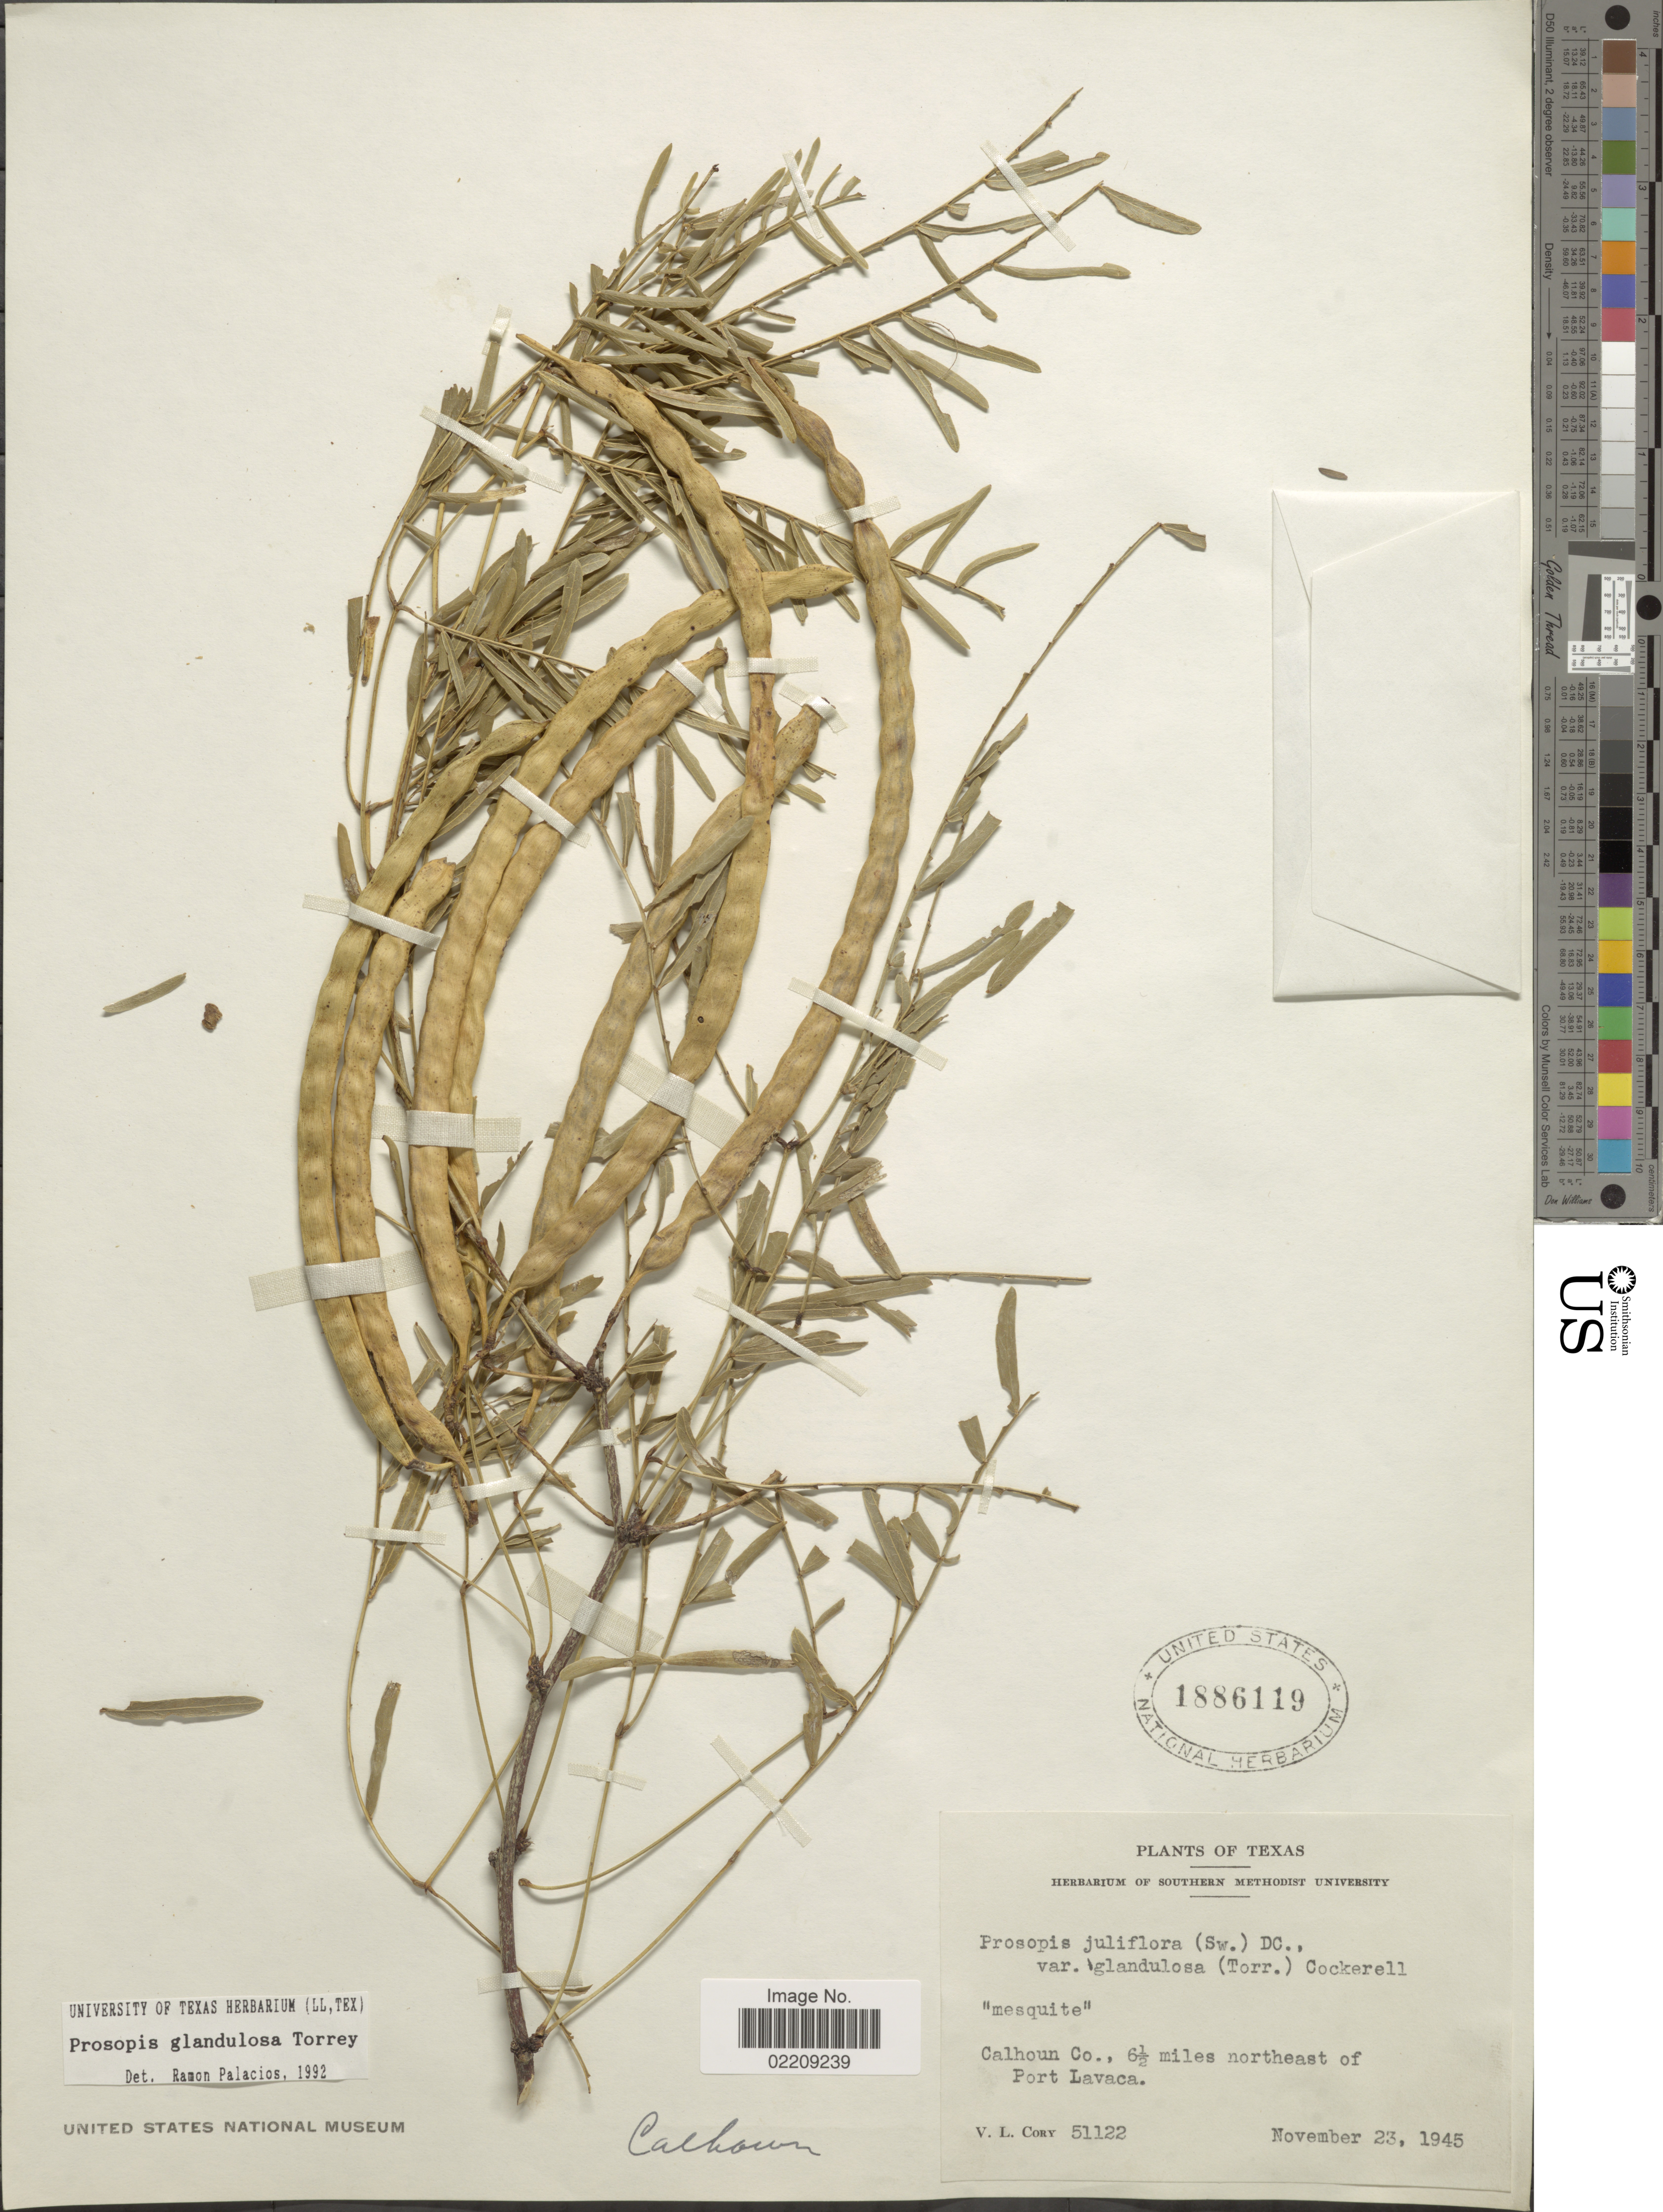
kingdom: Plantae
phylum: Tracheophyta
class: Magnoliopsida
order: Fabales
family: Fabaceae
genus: Neltuma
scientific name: Neltuma glandulosa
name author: (Torr.) Britton & Rose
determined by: Strong, Mark T., (BOT), Smithsonian Institution - National Museum of Natural History (UNITED STATES)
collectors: V. Cory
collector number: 5112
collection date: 1945-11-23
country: United States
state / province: Texas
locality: Calhoun Co., 6½ miles northeast of Port Lavaca.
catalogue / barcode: US 1886119